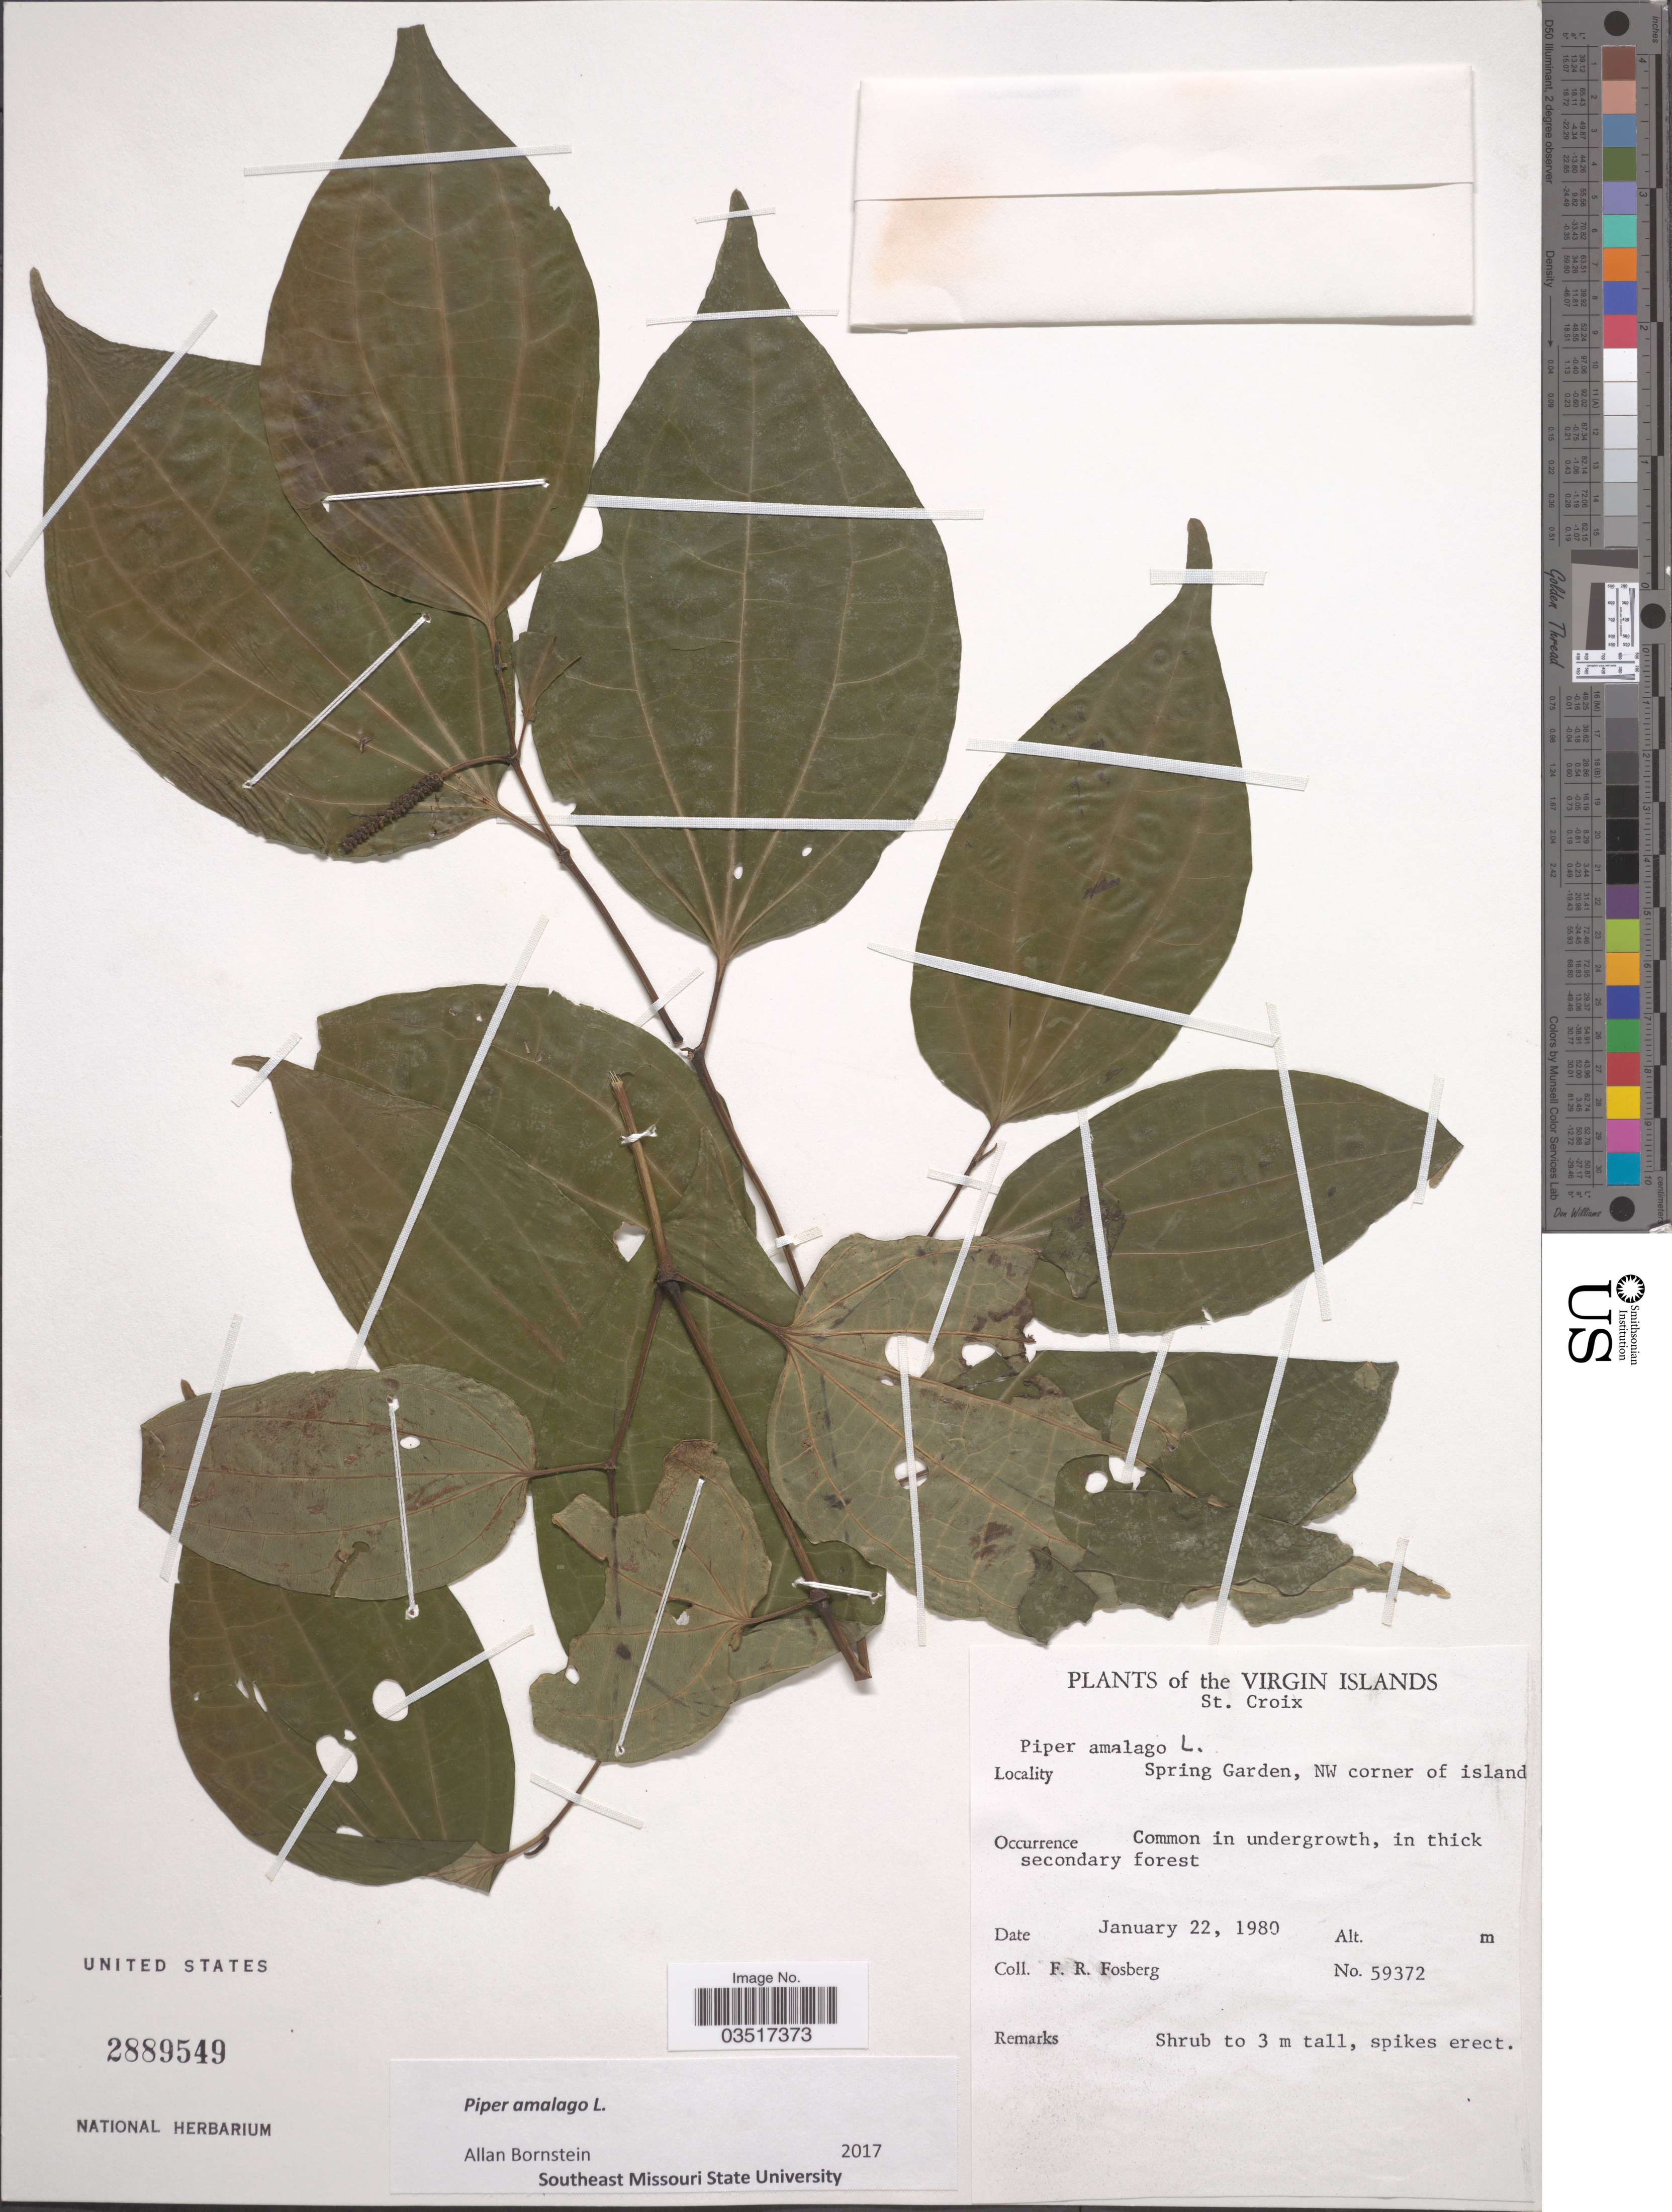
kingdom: Plantae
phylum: Tracheophyta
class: Magnoliopsida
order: Piperales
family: Piperaceae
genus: Piper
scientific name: Piper amalago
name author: L.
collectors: F. R. Fosberg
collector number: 59372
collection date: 1980-01-22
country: U.S. Virgin Islands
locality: St. Croix. Spring Garden, NW corner of island.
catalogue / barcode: US 2889549